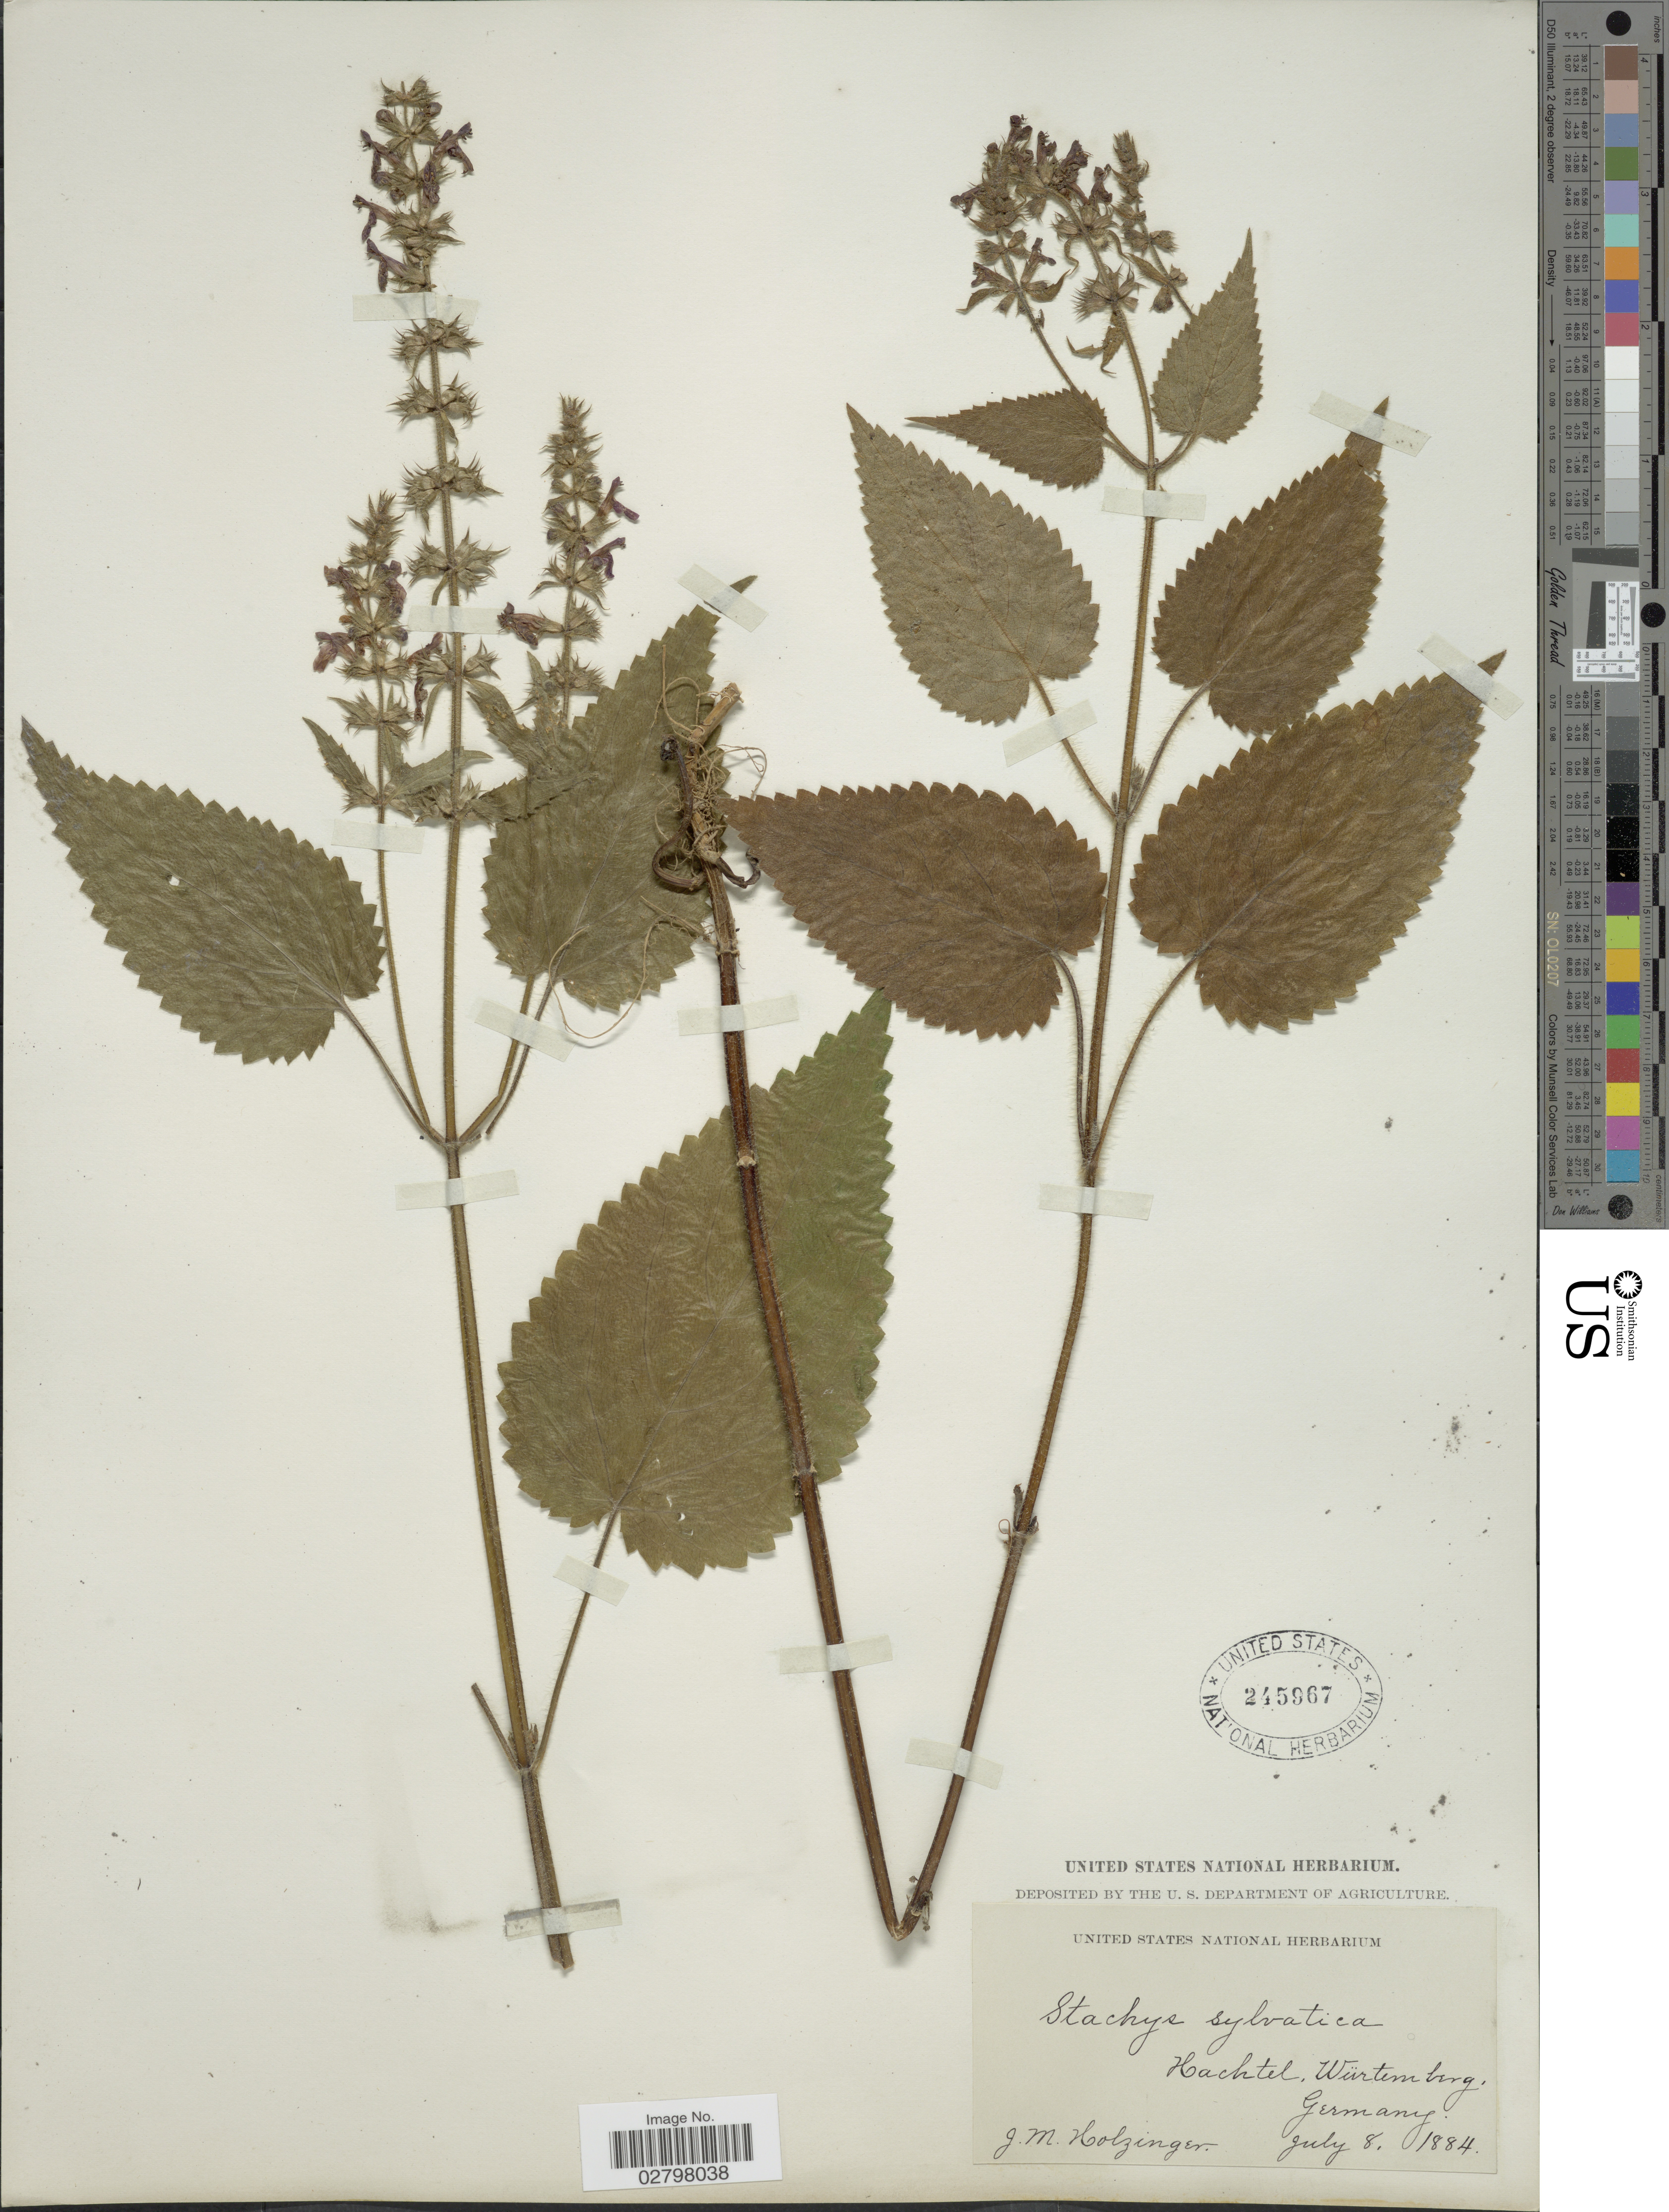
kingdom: Plantae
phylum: Tracheophyta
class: Magnoliopsida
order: Lamiales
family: Lamiaceae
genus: Stachys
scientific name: Stachys sylvatica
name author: L.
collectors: J. M. Holzinger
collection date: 1884-07-08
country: Germany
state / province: Baden-Württemberg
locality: Hachtel, Würtemberg.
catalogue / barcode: US 245967